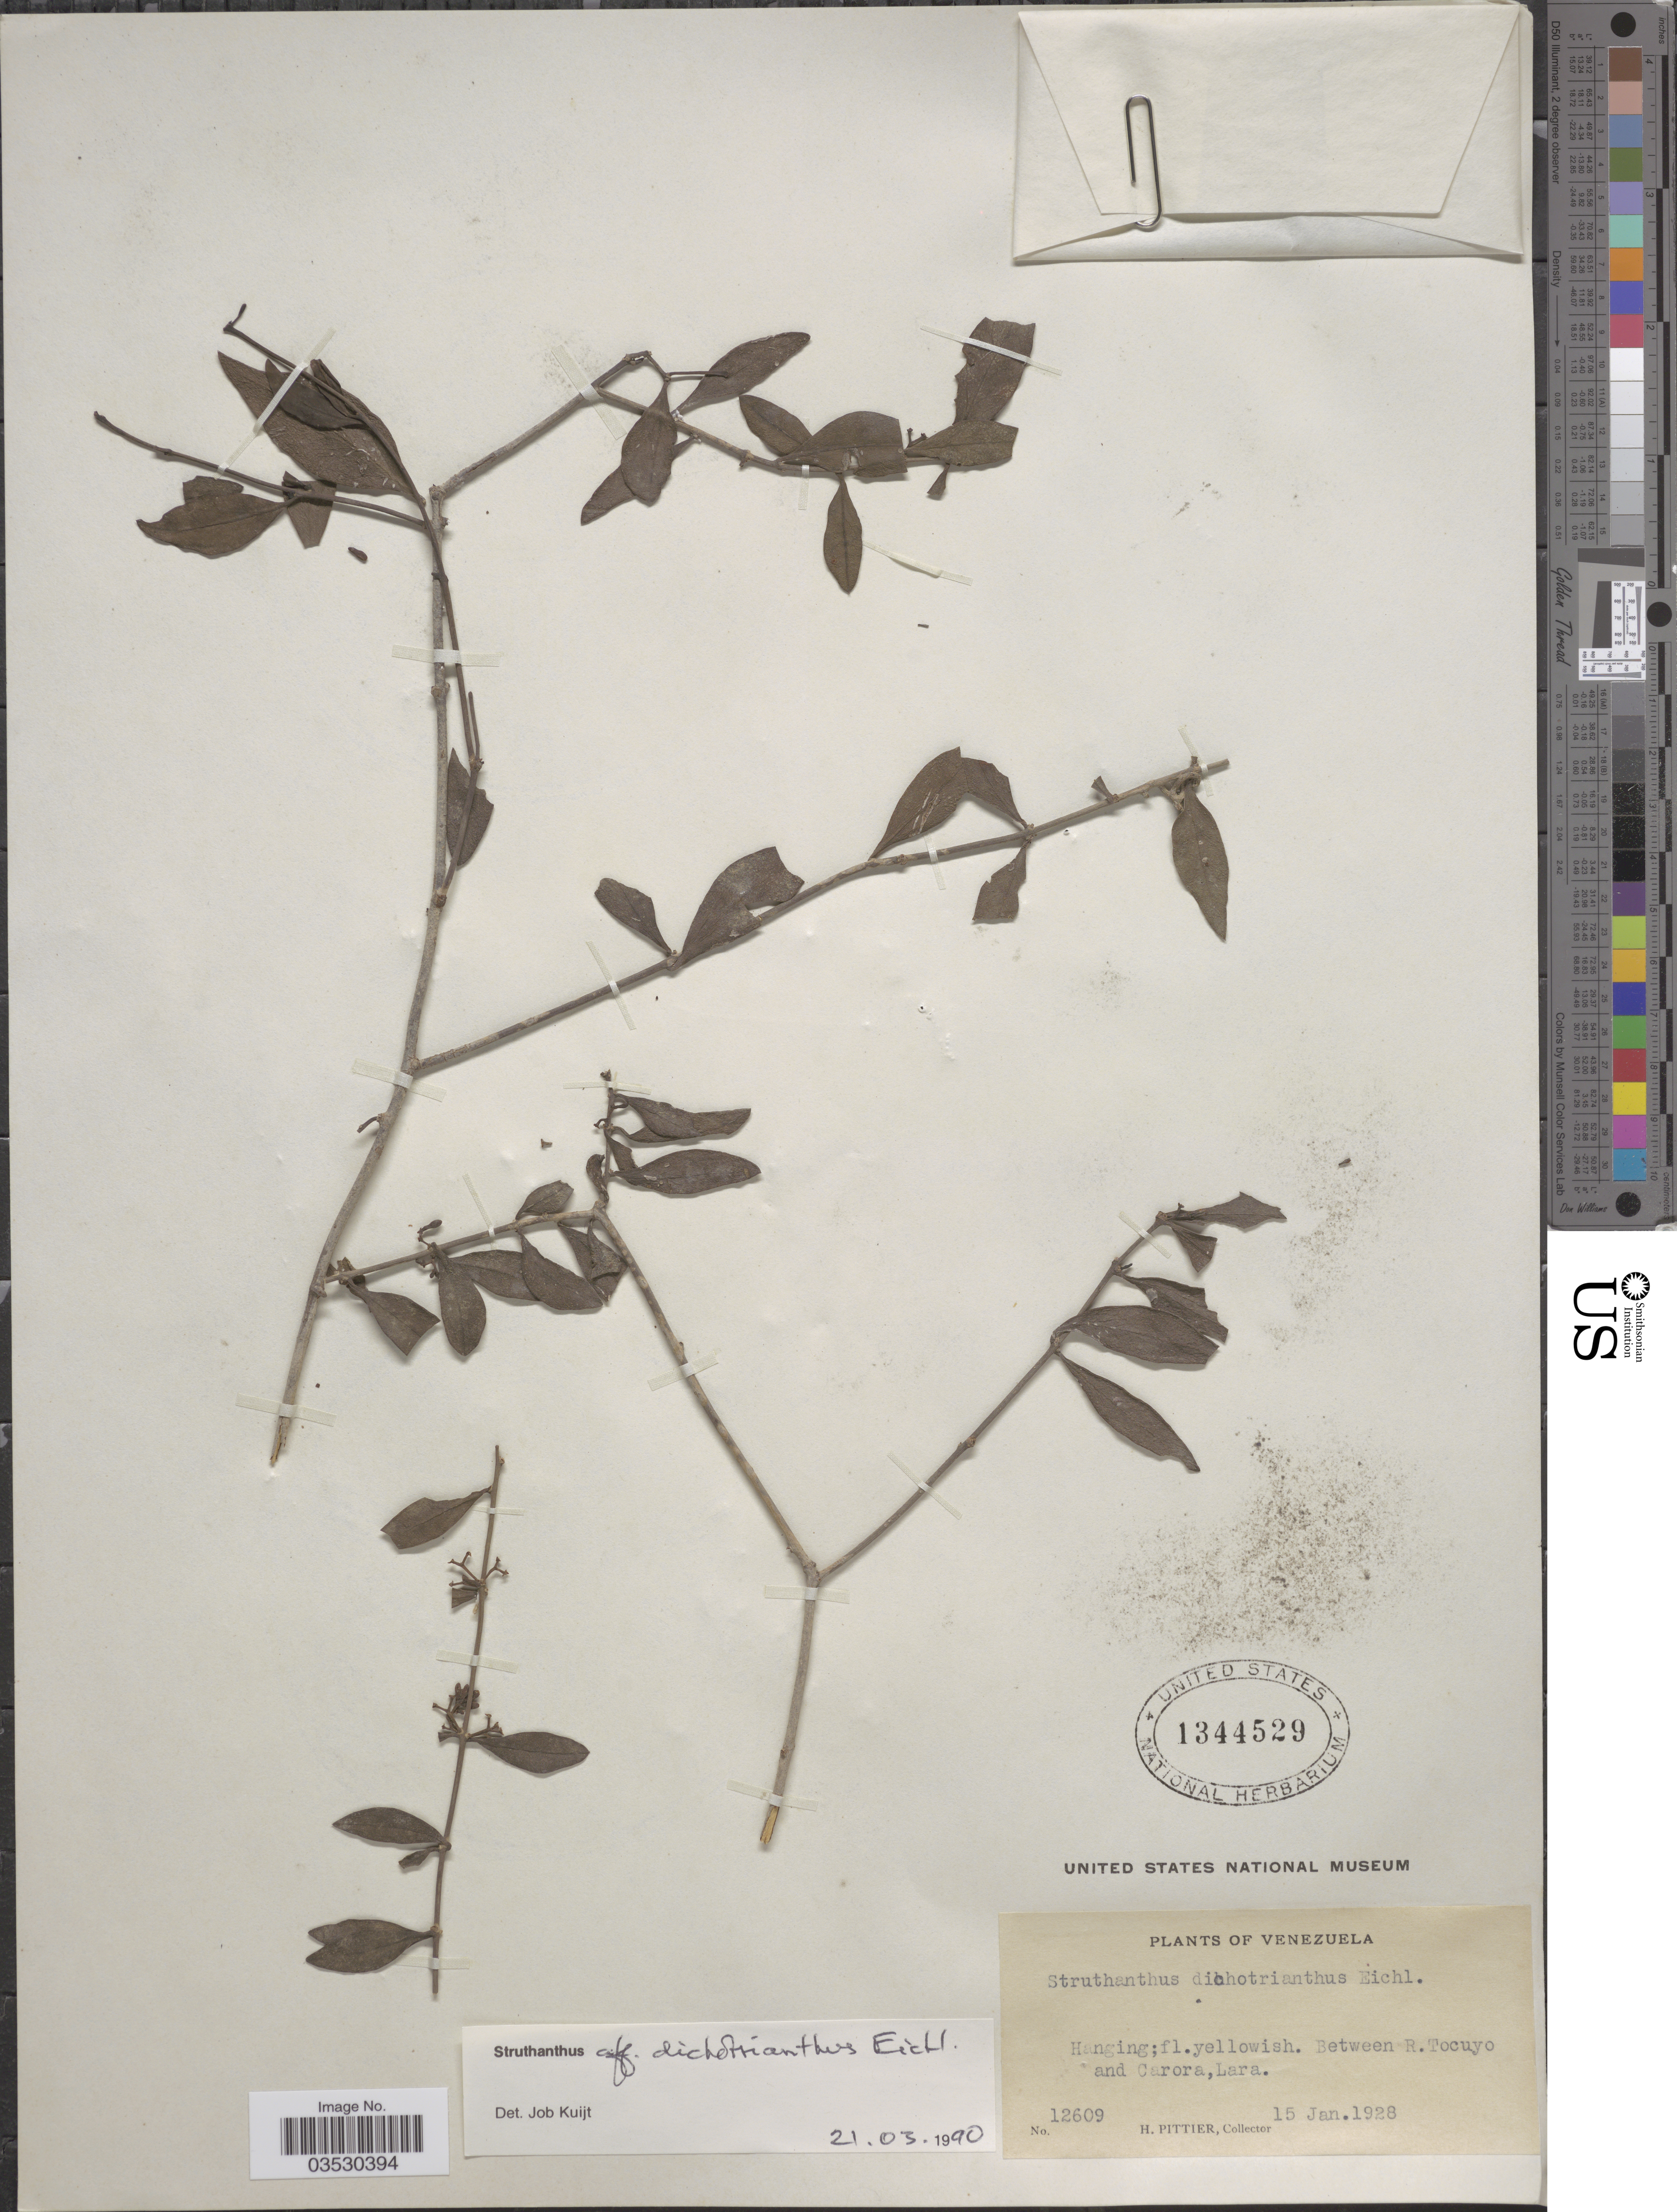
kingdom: Plantae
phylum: Tracheophyta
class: Magnoliopsida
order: Santalales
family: Loranthaceae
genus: Struthanthus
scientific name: Struthanthus dichotrianthus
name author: Eichler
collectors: H. F. Pittier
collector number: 12609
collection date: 1928-01-15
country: Venezuela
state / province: Lara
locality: Between R.Tocuyo and Carora.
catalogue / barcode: US 1344529